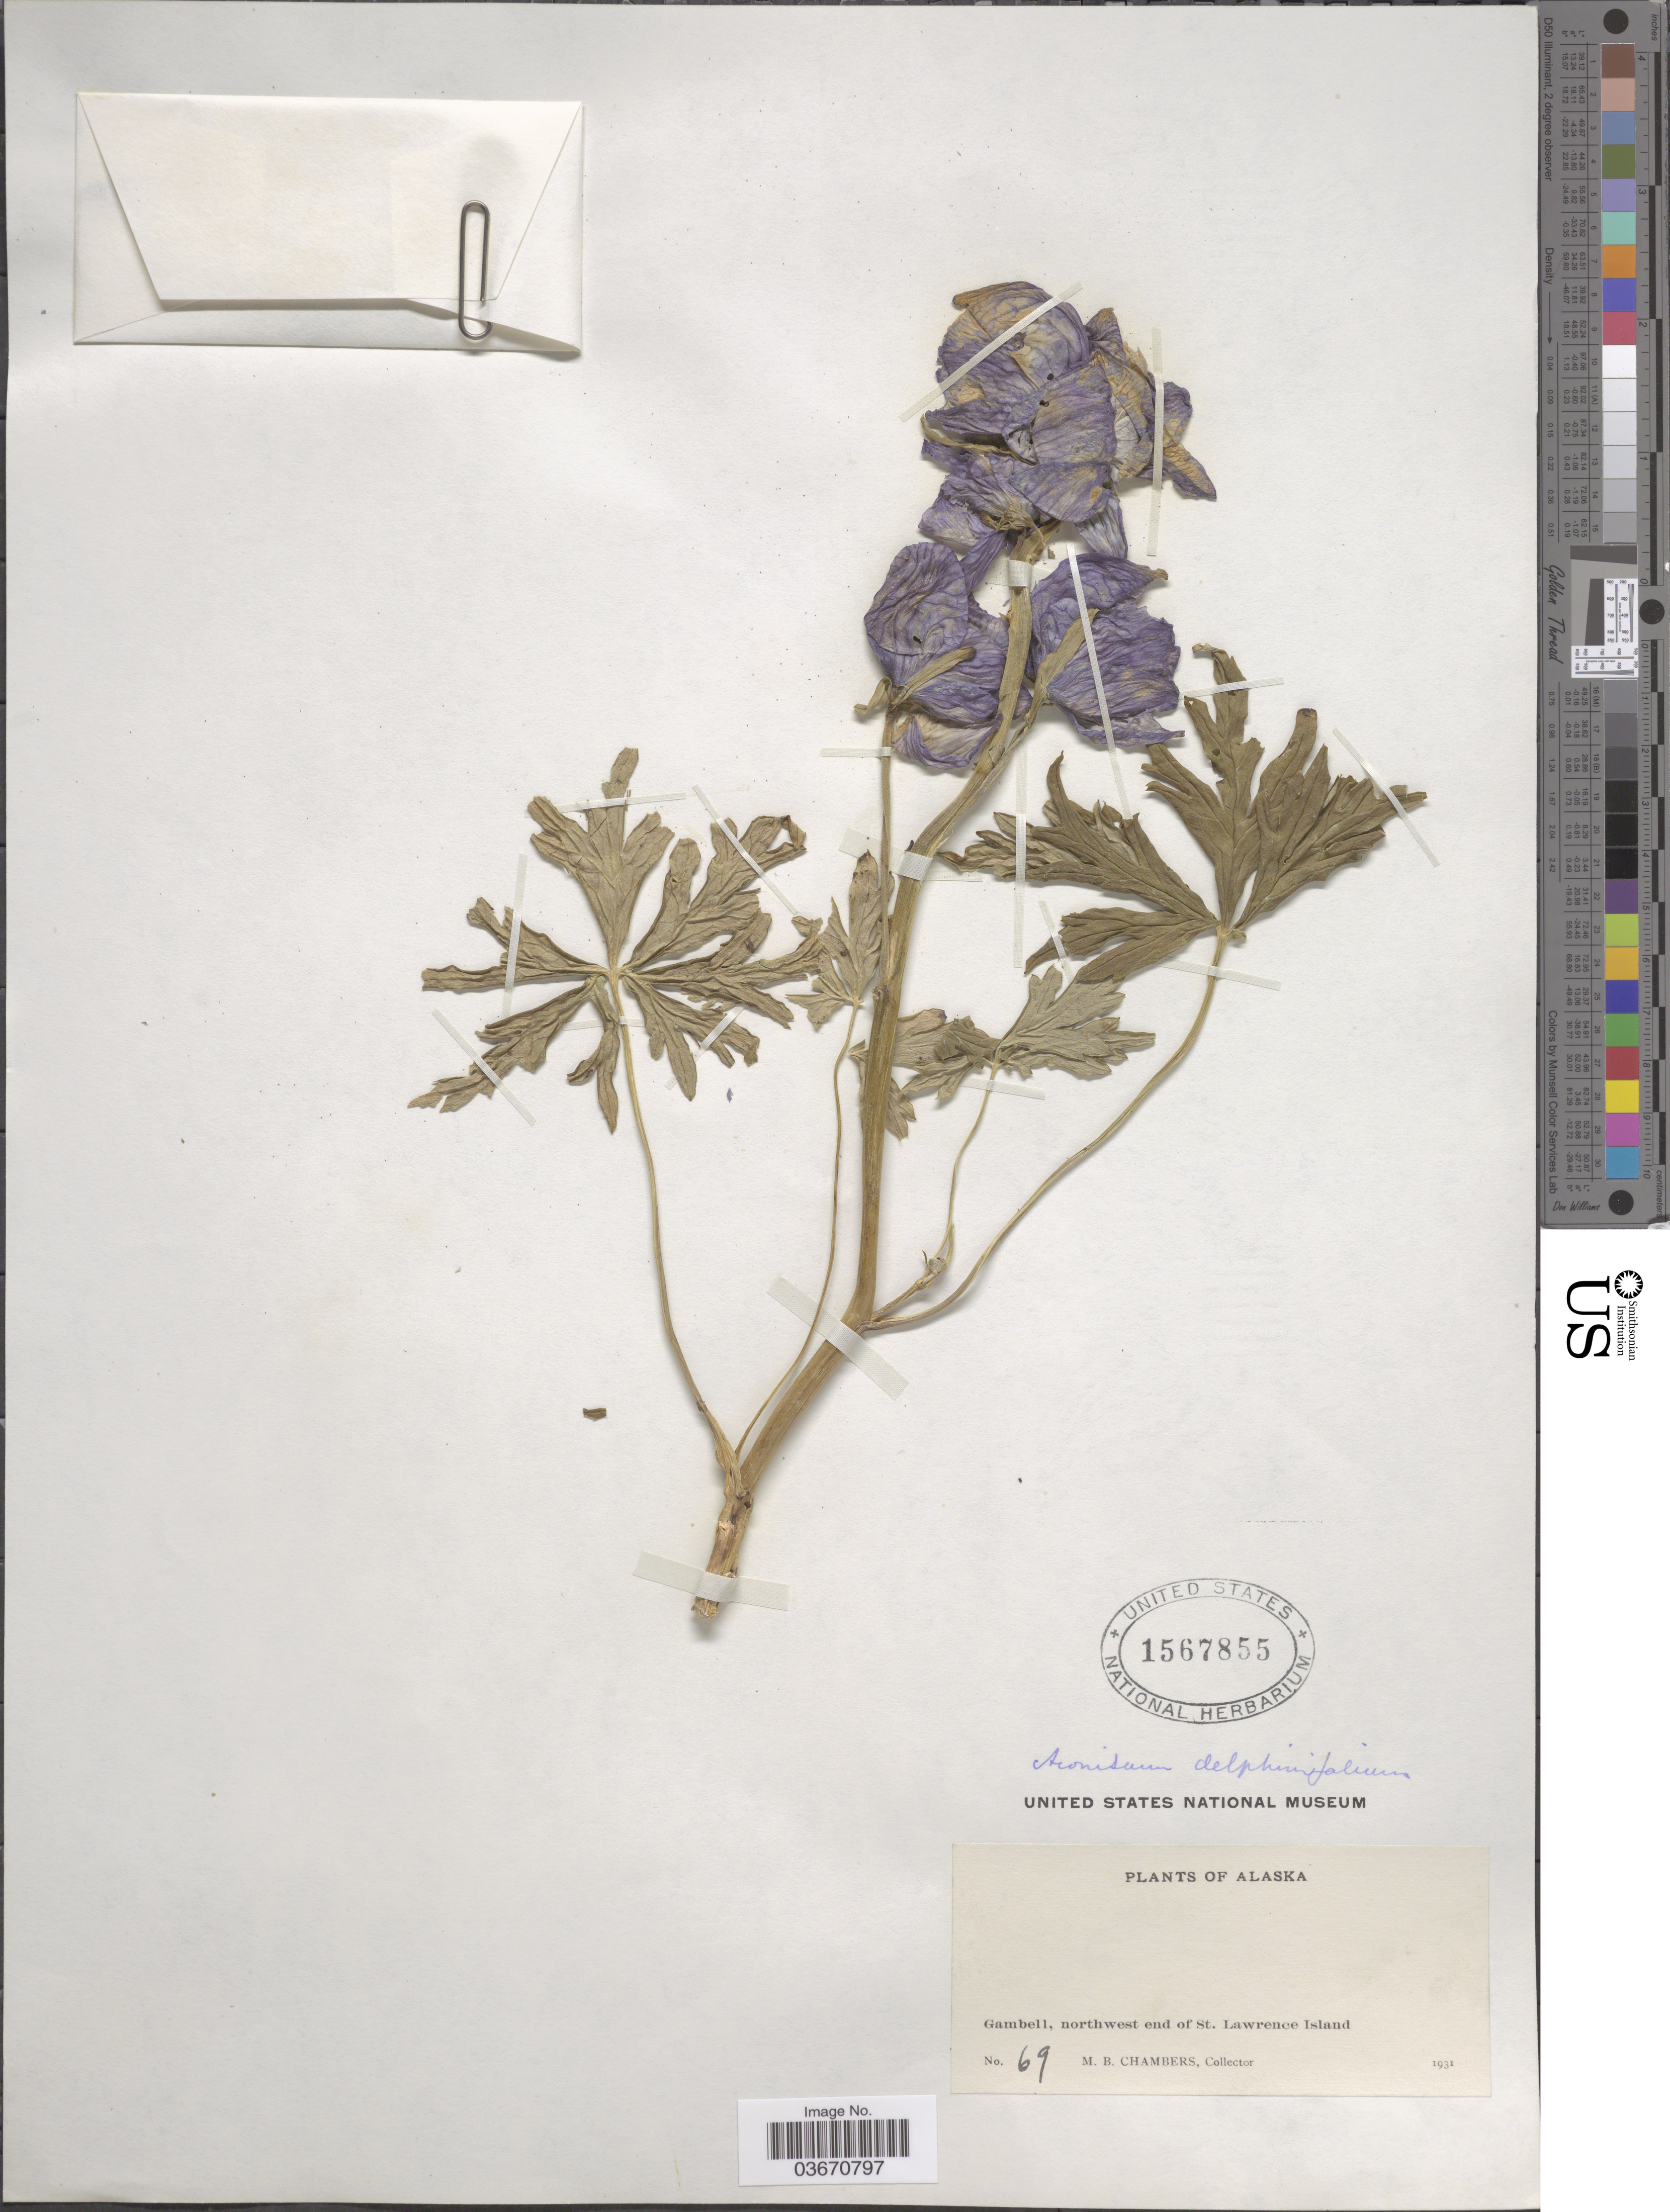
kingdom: Plantae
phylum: Tracheophyta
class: Magnoliopsida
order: Ranunculales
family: Ranunculaceae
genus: Aconitum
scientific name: Aconitum delphinifolium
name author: DC.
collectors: M. Chambers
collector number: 69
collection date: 1931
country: United States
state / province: Alaska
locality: Gambell, northwest end of St. Lawrence Island.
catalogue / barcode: US 1567855